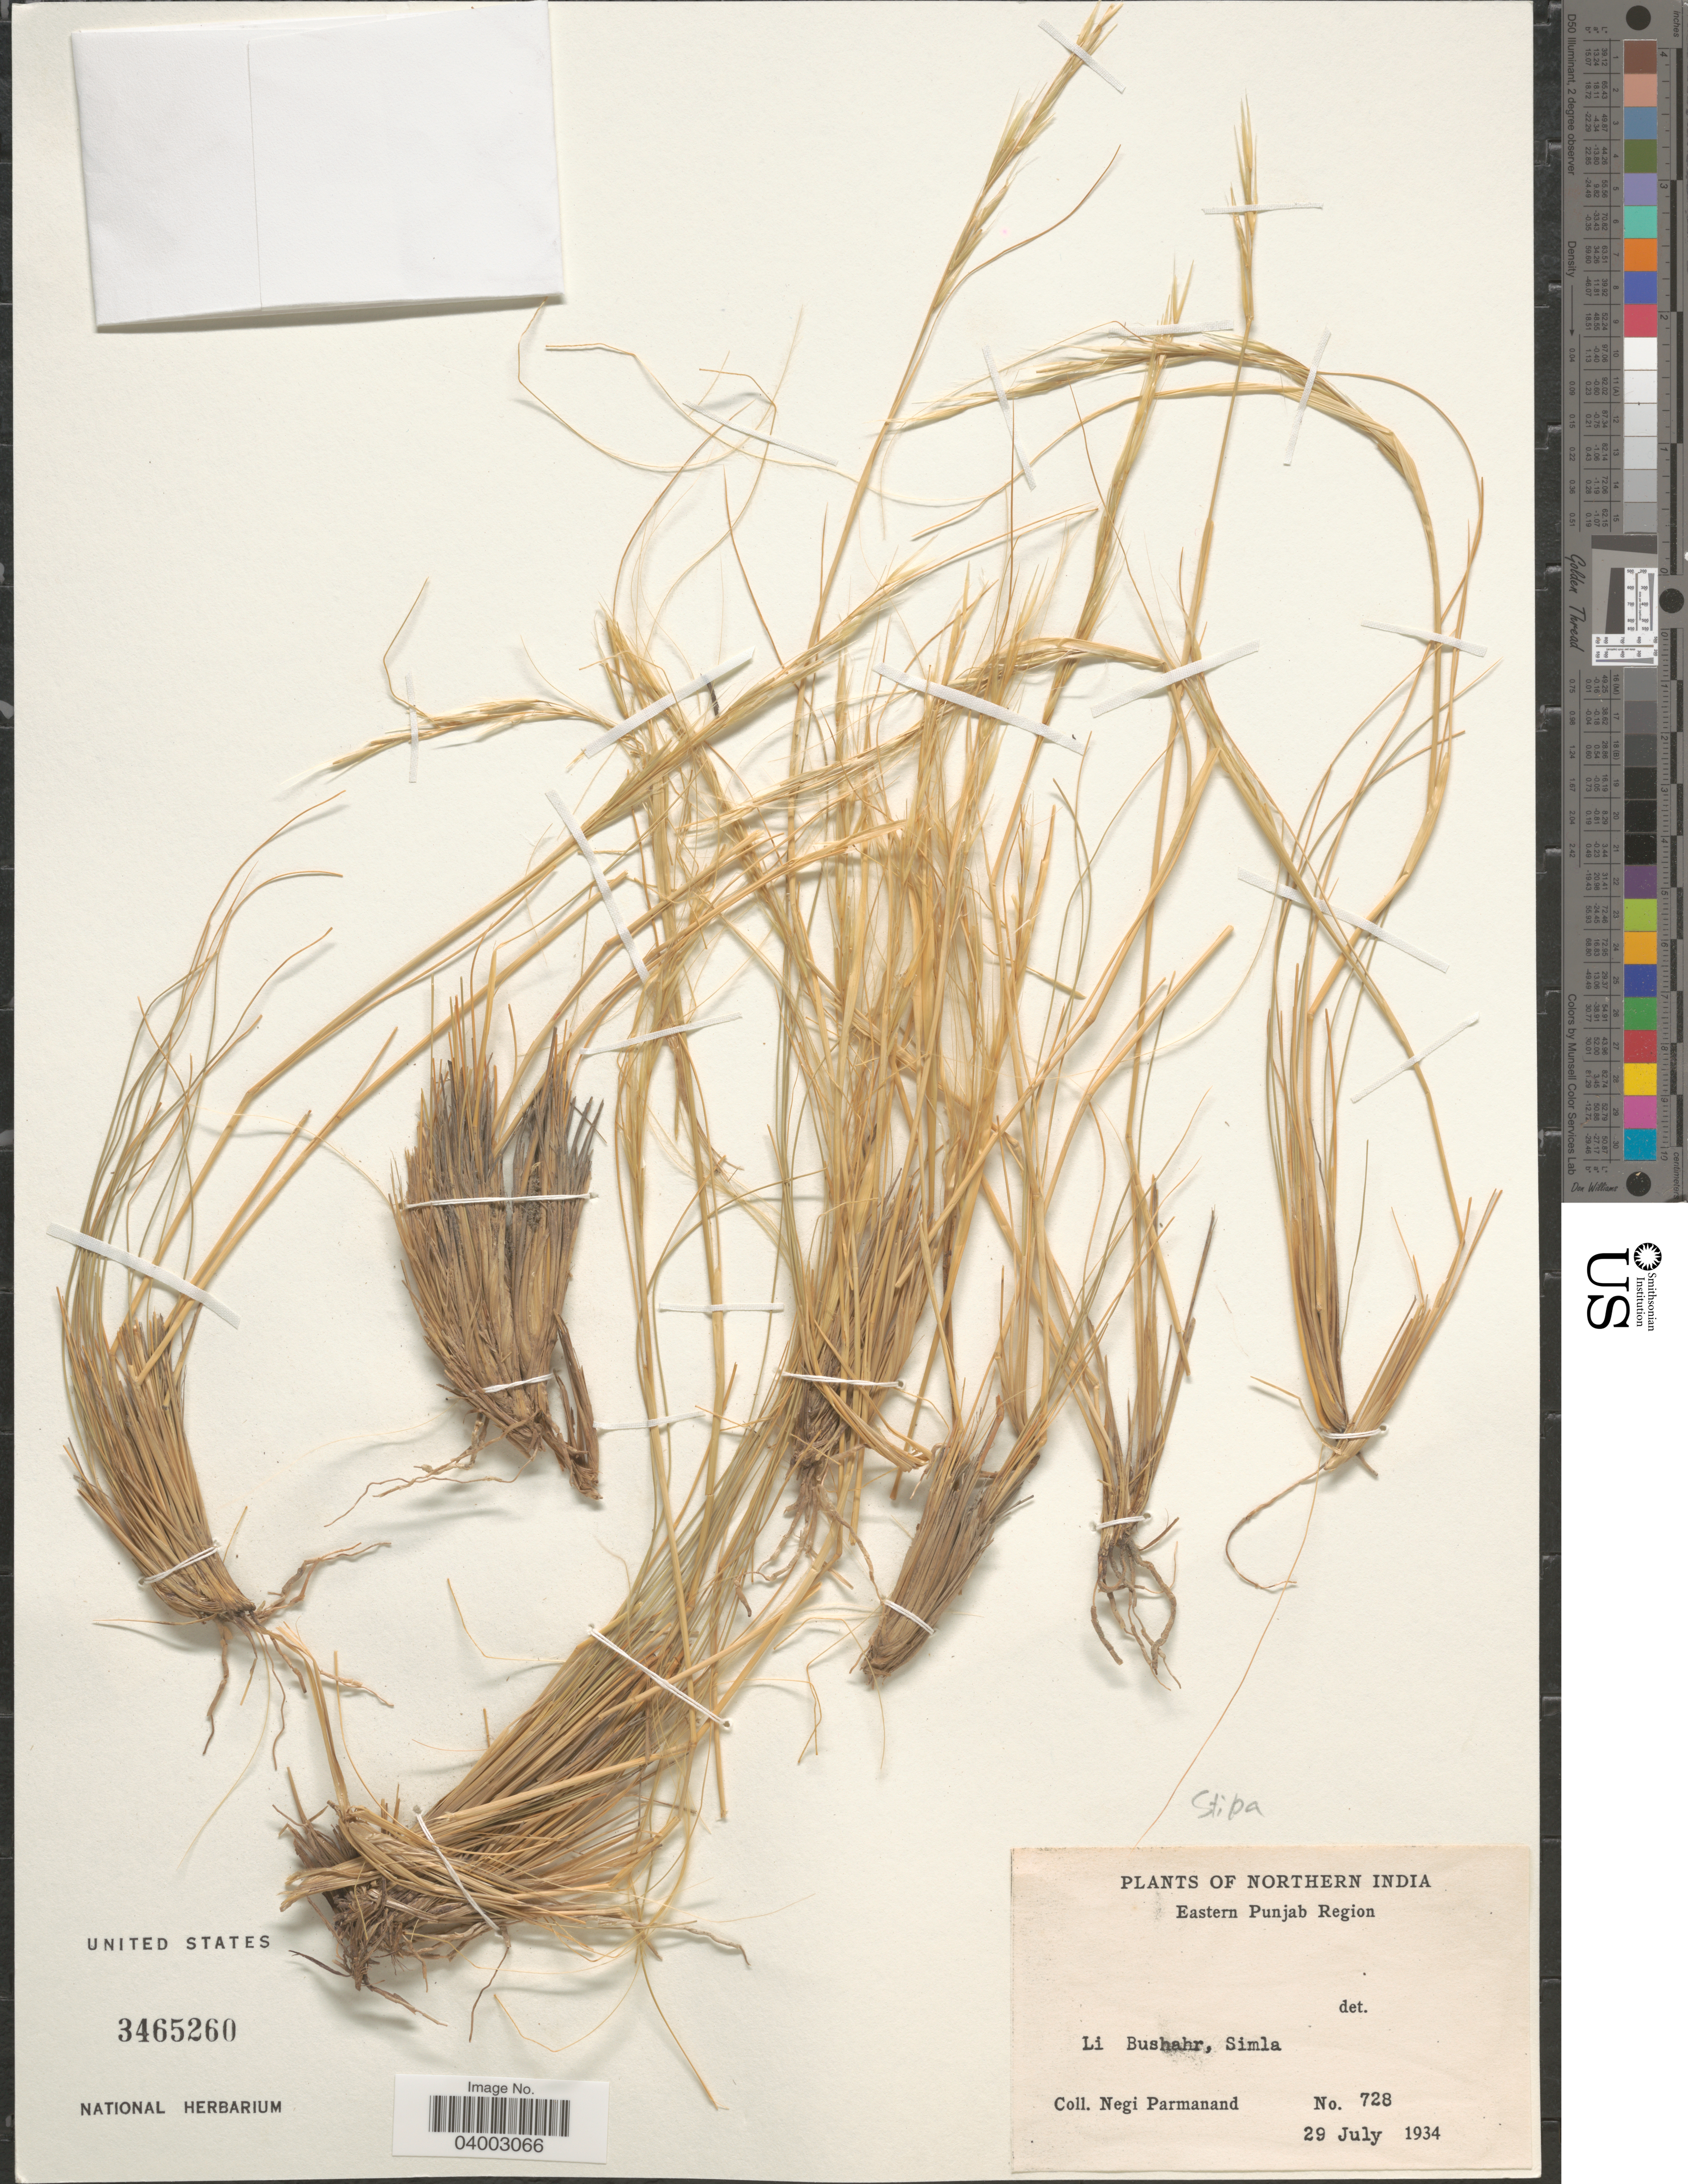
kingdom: Plantae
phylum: Tracheophyta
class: Liliopsida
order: Poales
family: Poaceae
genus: Stipa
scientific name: Stipa sp.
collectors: N. Parmanand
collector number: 728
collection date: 1934-07-29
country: India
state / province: Himachal Pradesh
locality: Northern India. Eastern Punjab Region. Li Bushahr, Simla.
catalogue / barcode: US 3465260